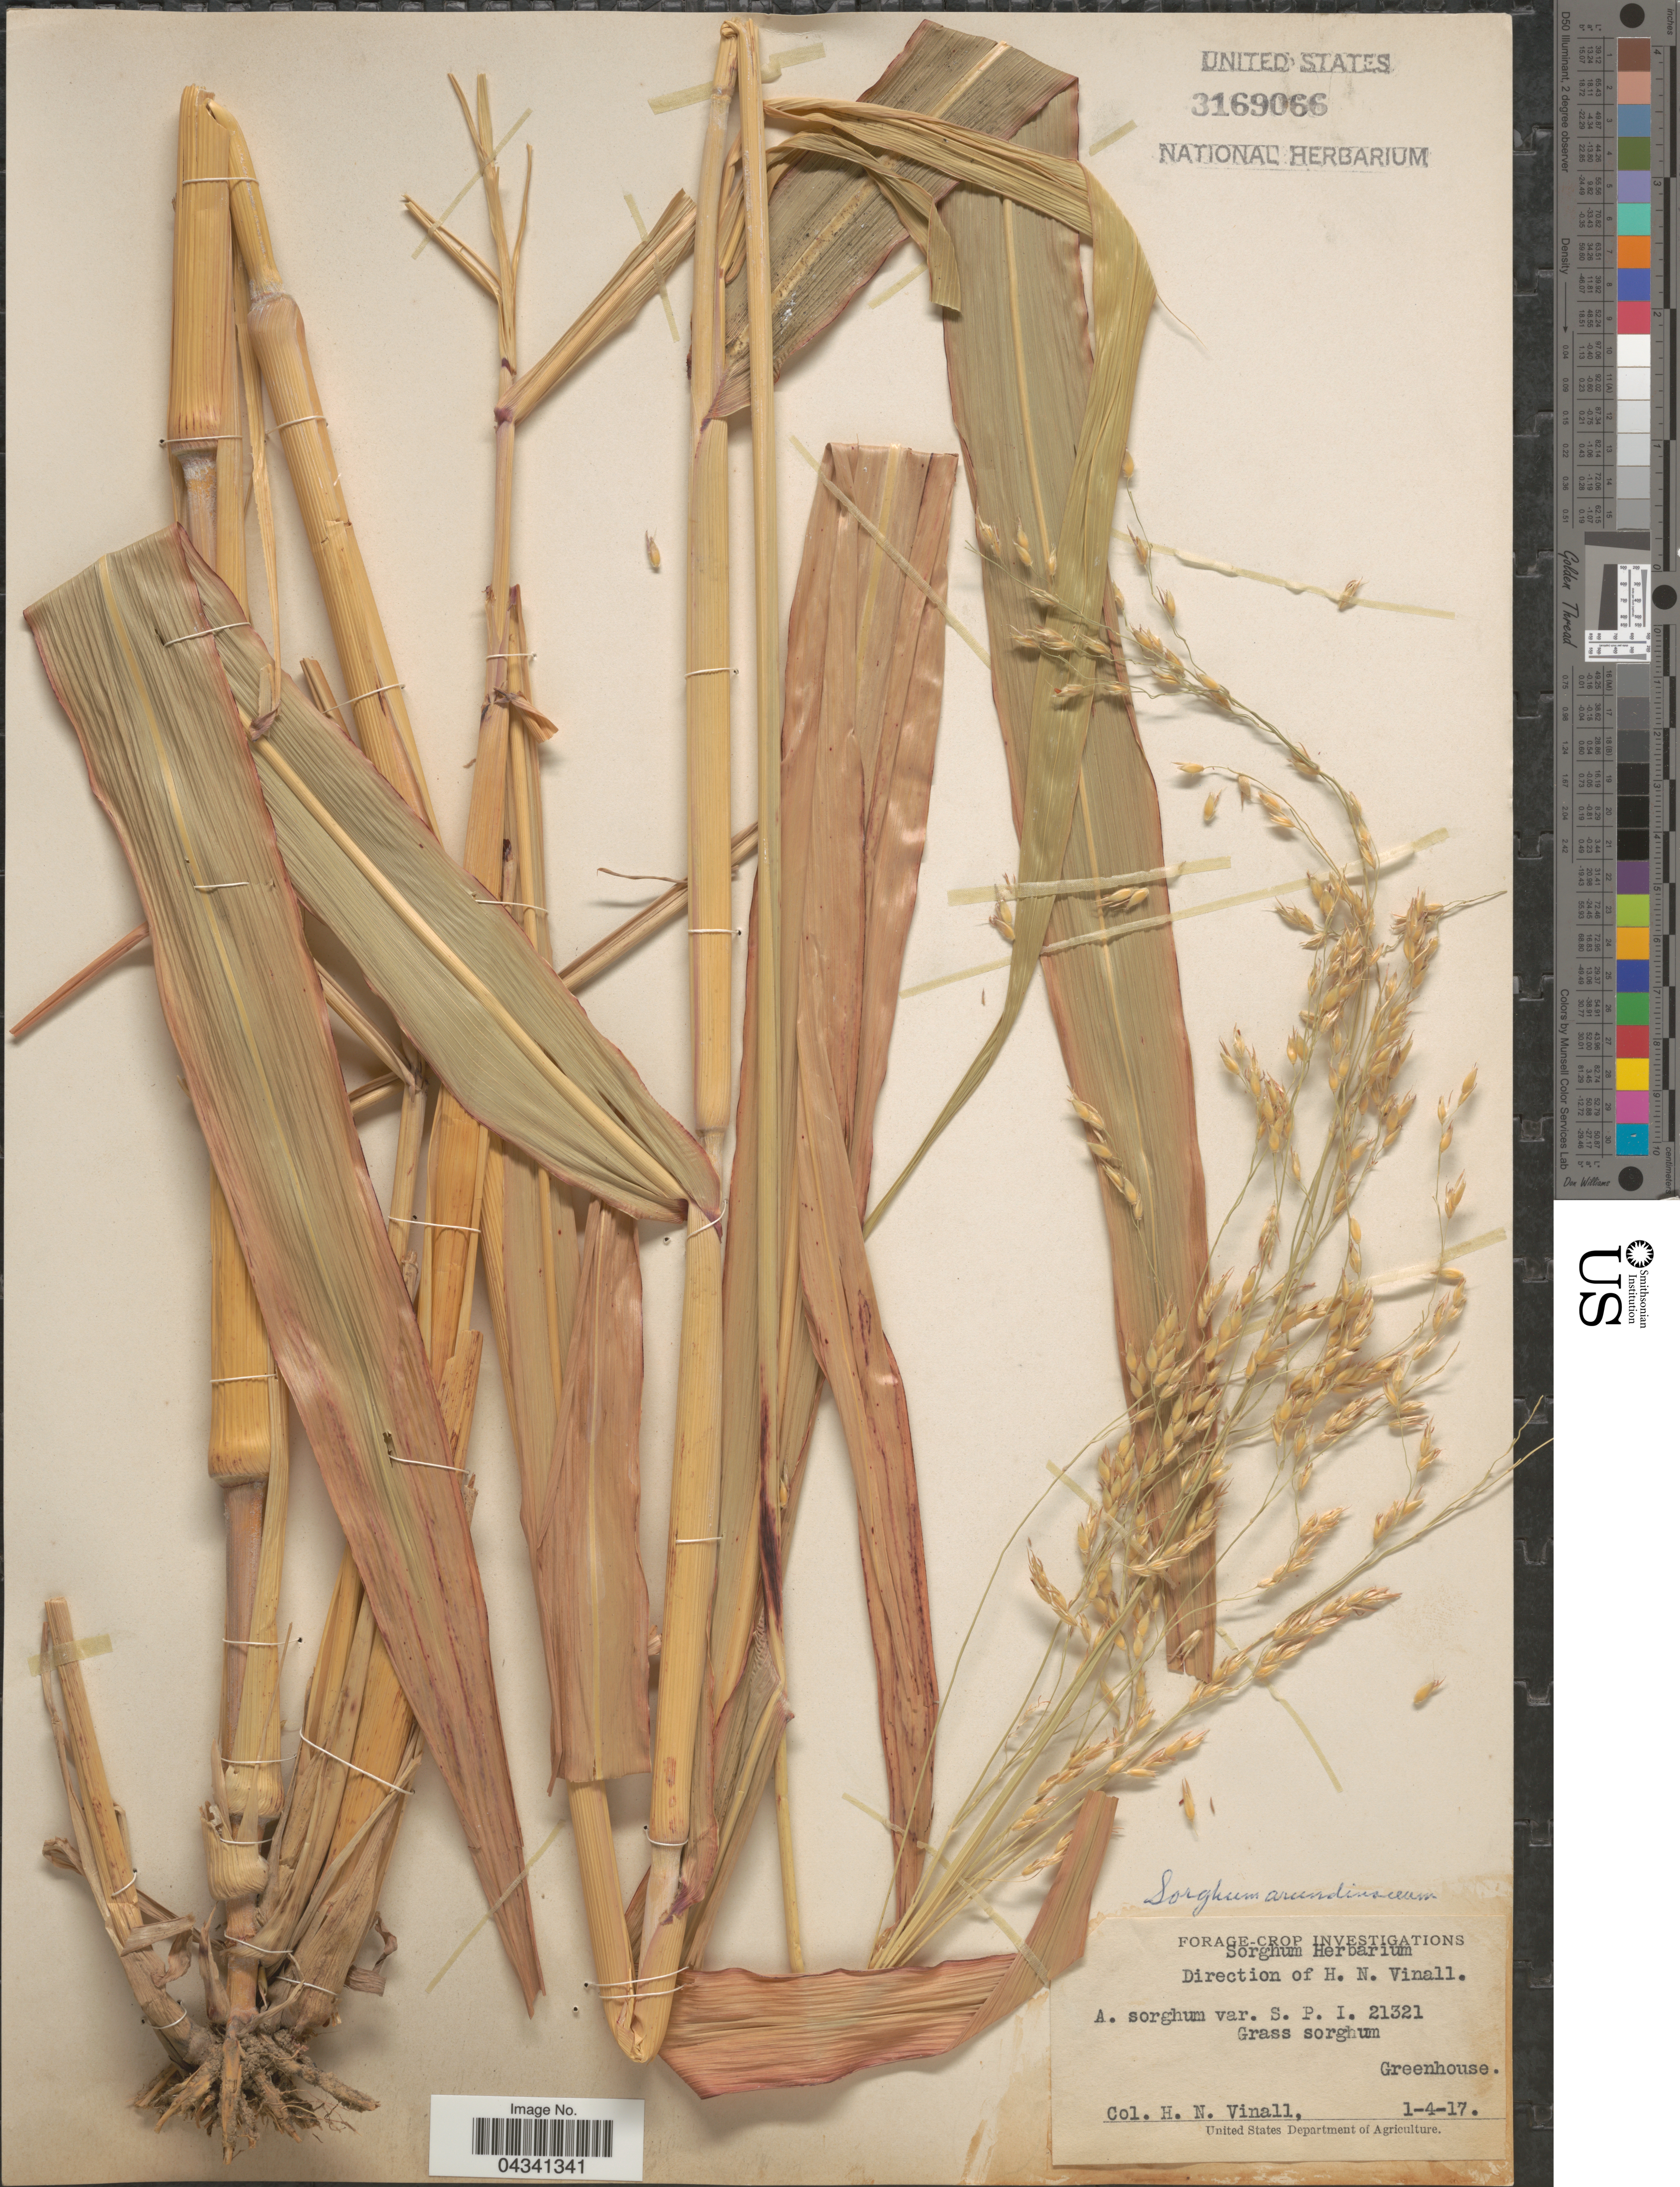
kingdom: Plantae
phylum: Tracheophyta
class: Liliopsida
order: Poales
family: Poaceae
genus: Sorghum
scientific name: Sorghum arundinaceum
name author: (Desv.) Stapf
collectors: H. Vinall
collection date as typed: Transcribed d/m/y: 4/1/17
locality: Greenhouse.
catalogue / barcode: US 3169066